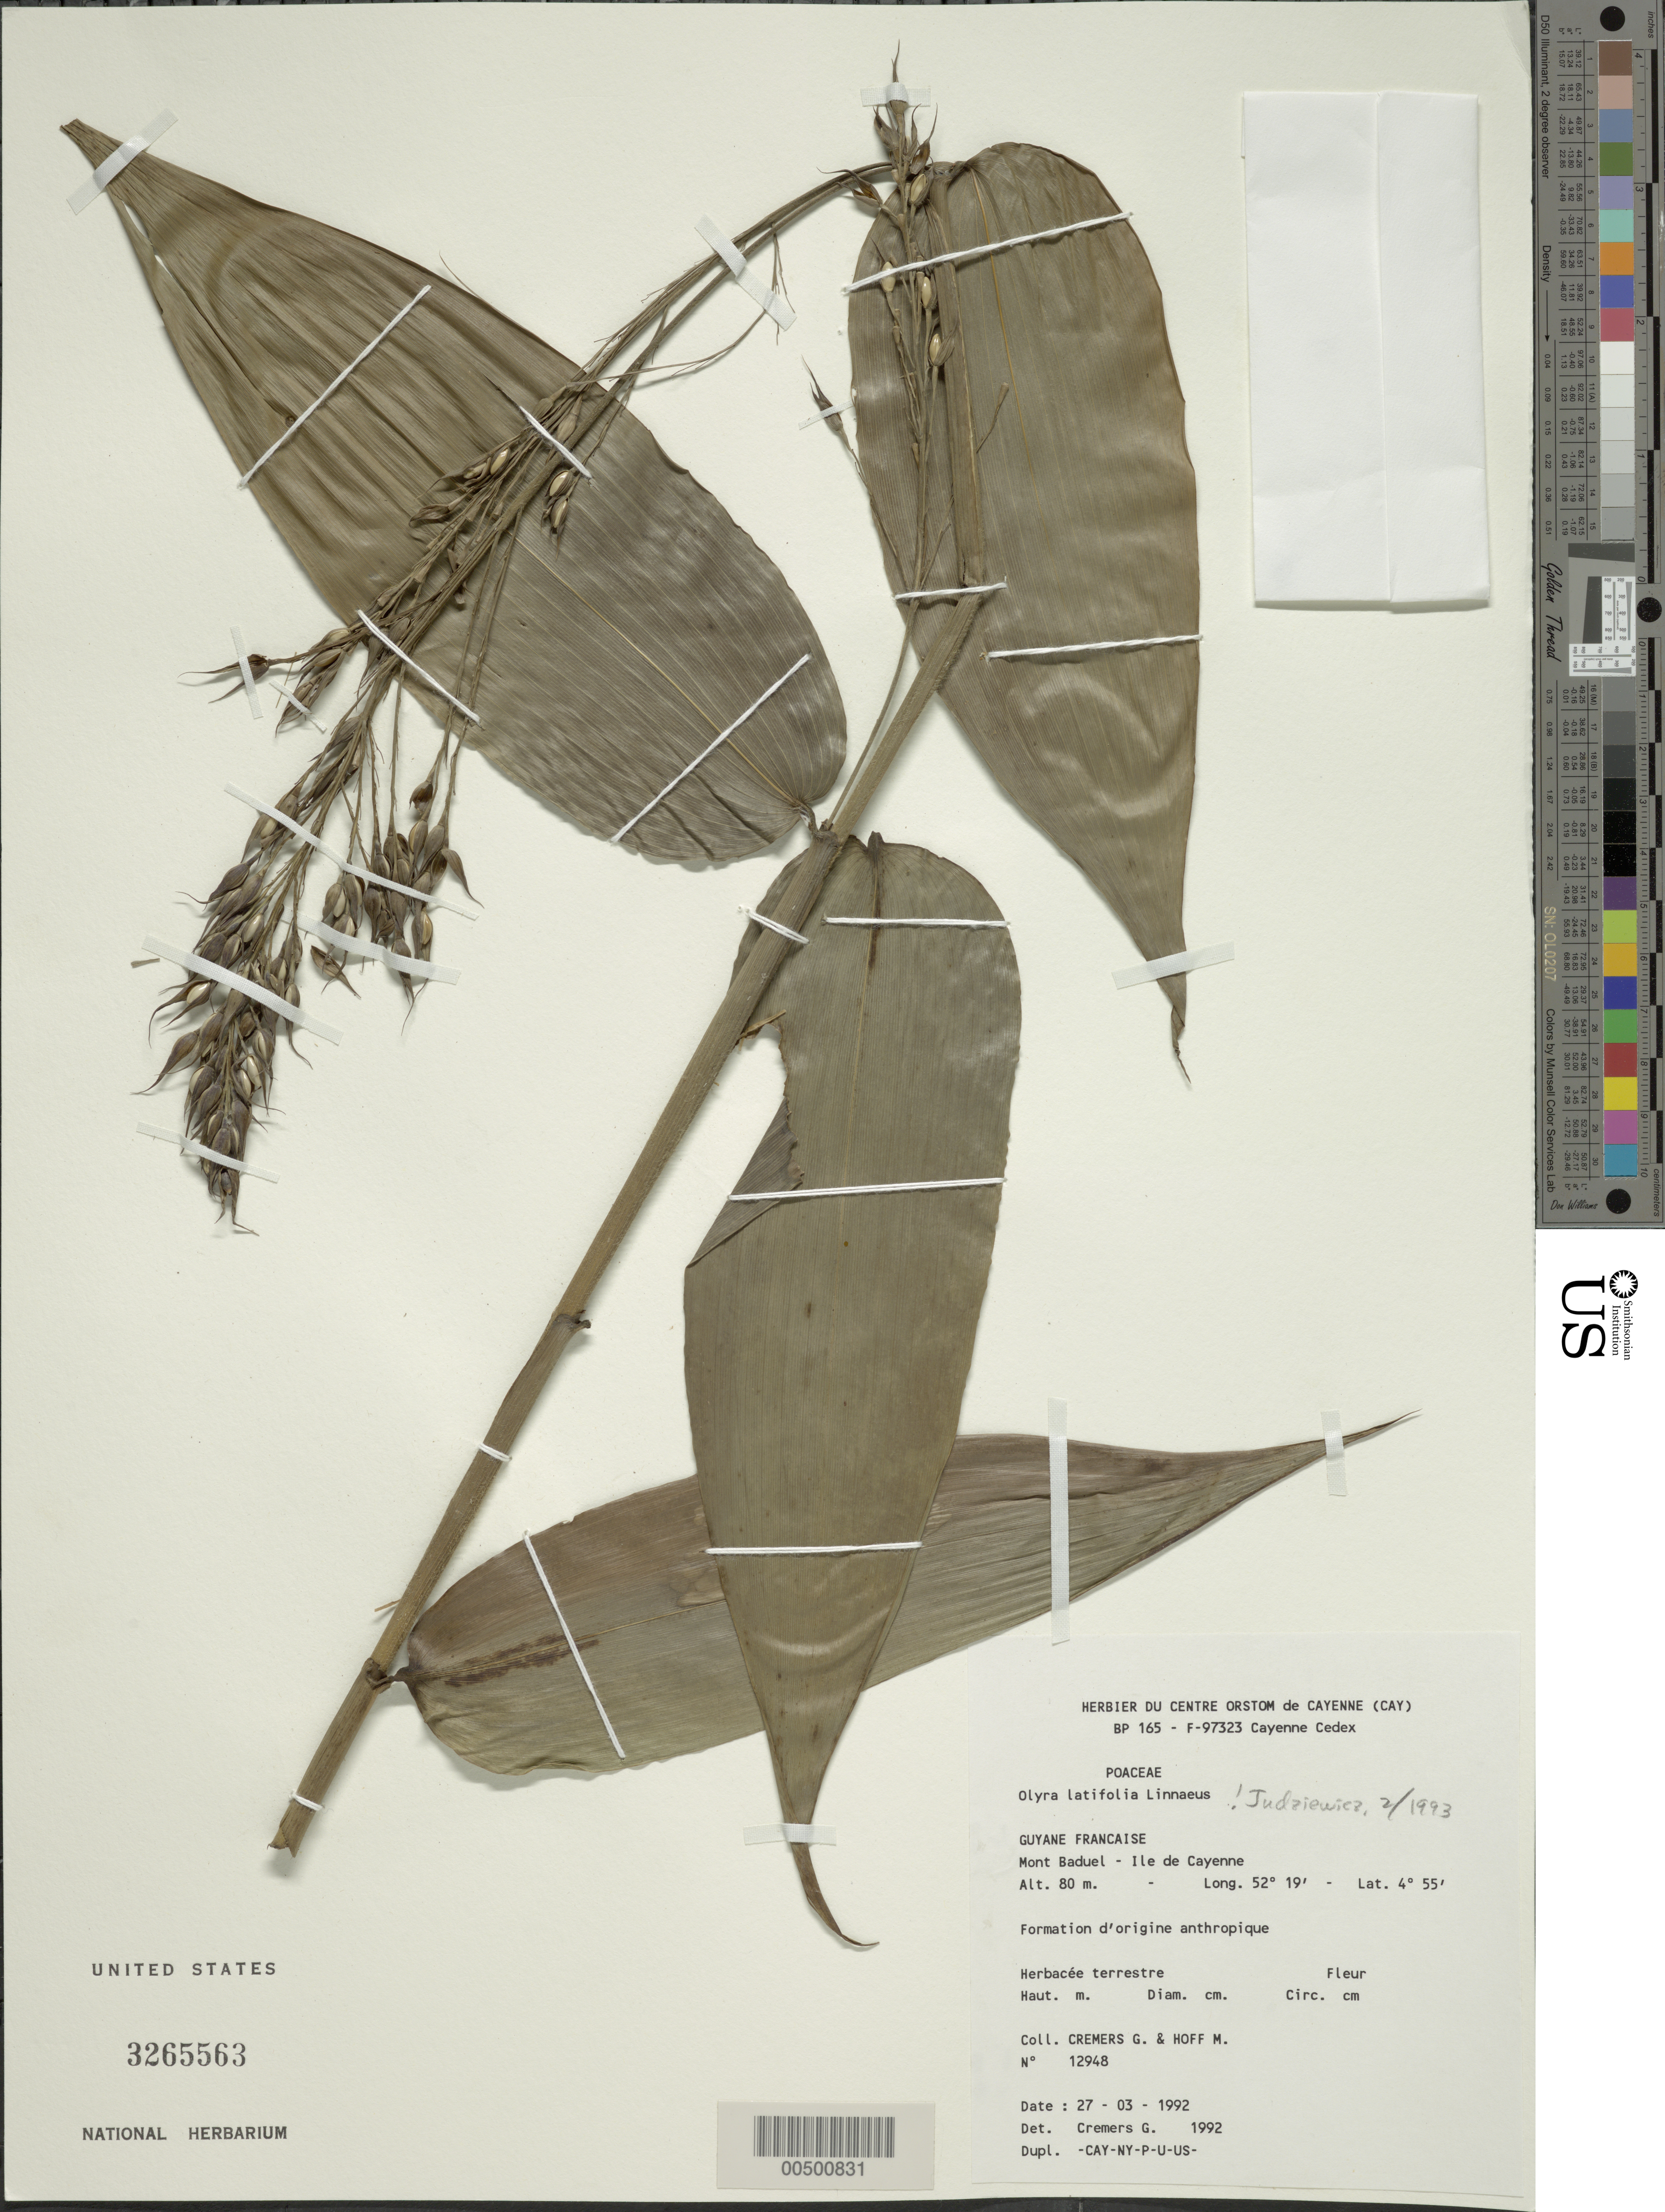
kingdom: Plantae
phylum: Tracheophyta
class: Liliopsida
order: Poales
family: Poaceae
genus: Olyra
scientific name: Olyra latifolia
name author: L.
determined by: Cremers, Georges A.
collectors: G. Cremers & M. Hoff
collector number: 12948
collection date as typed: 27 Mar 1992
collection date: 1992-03-27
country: French Guiana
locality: Mont baduel - ile de cayenne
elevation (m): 80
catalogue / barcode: US 3265563